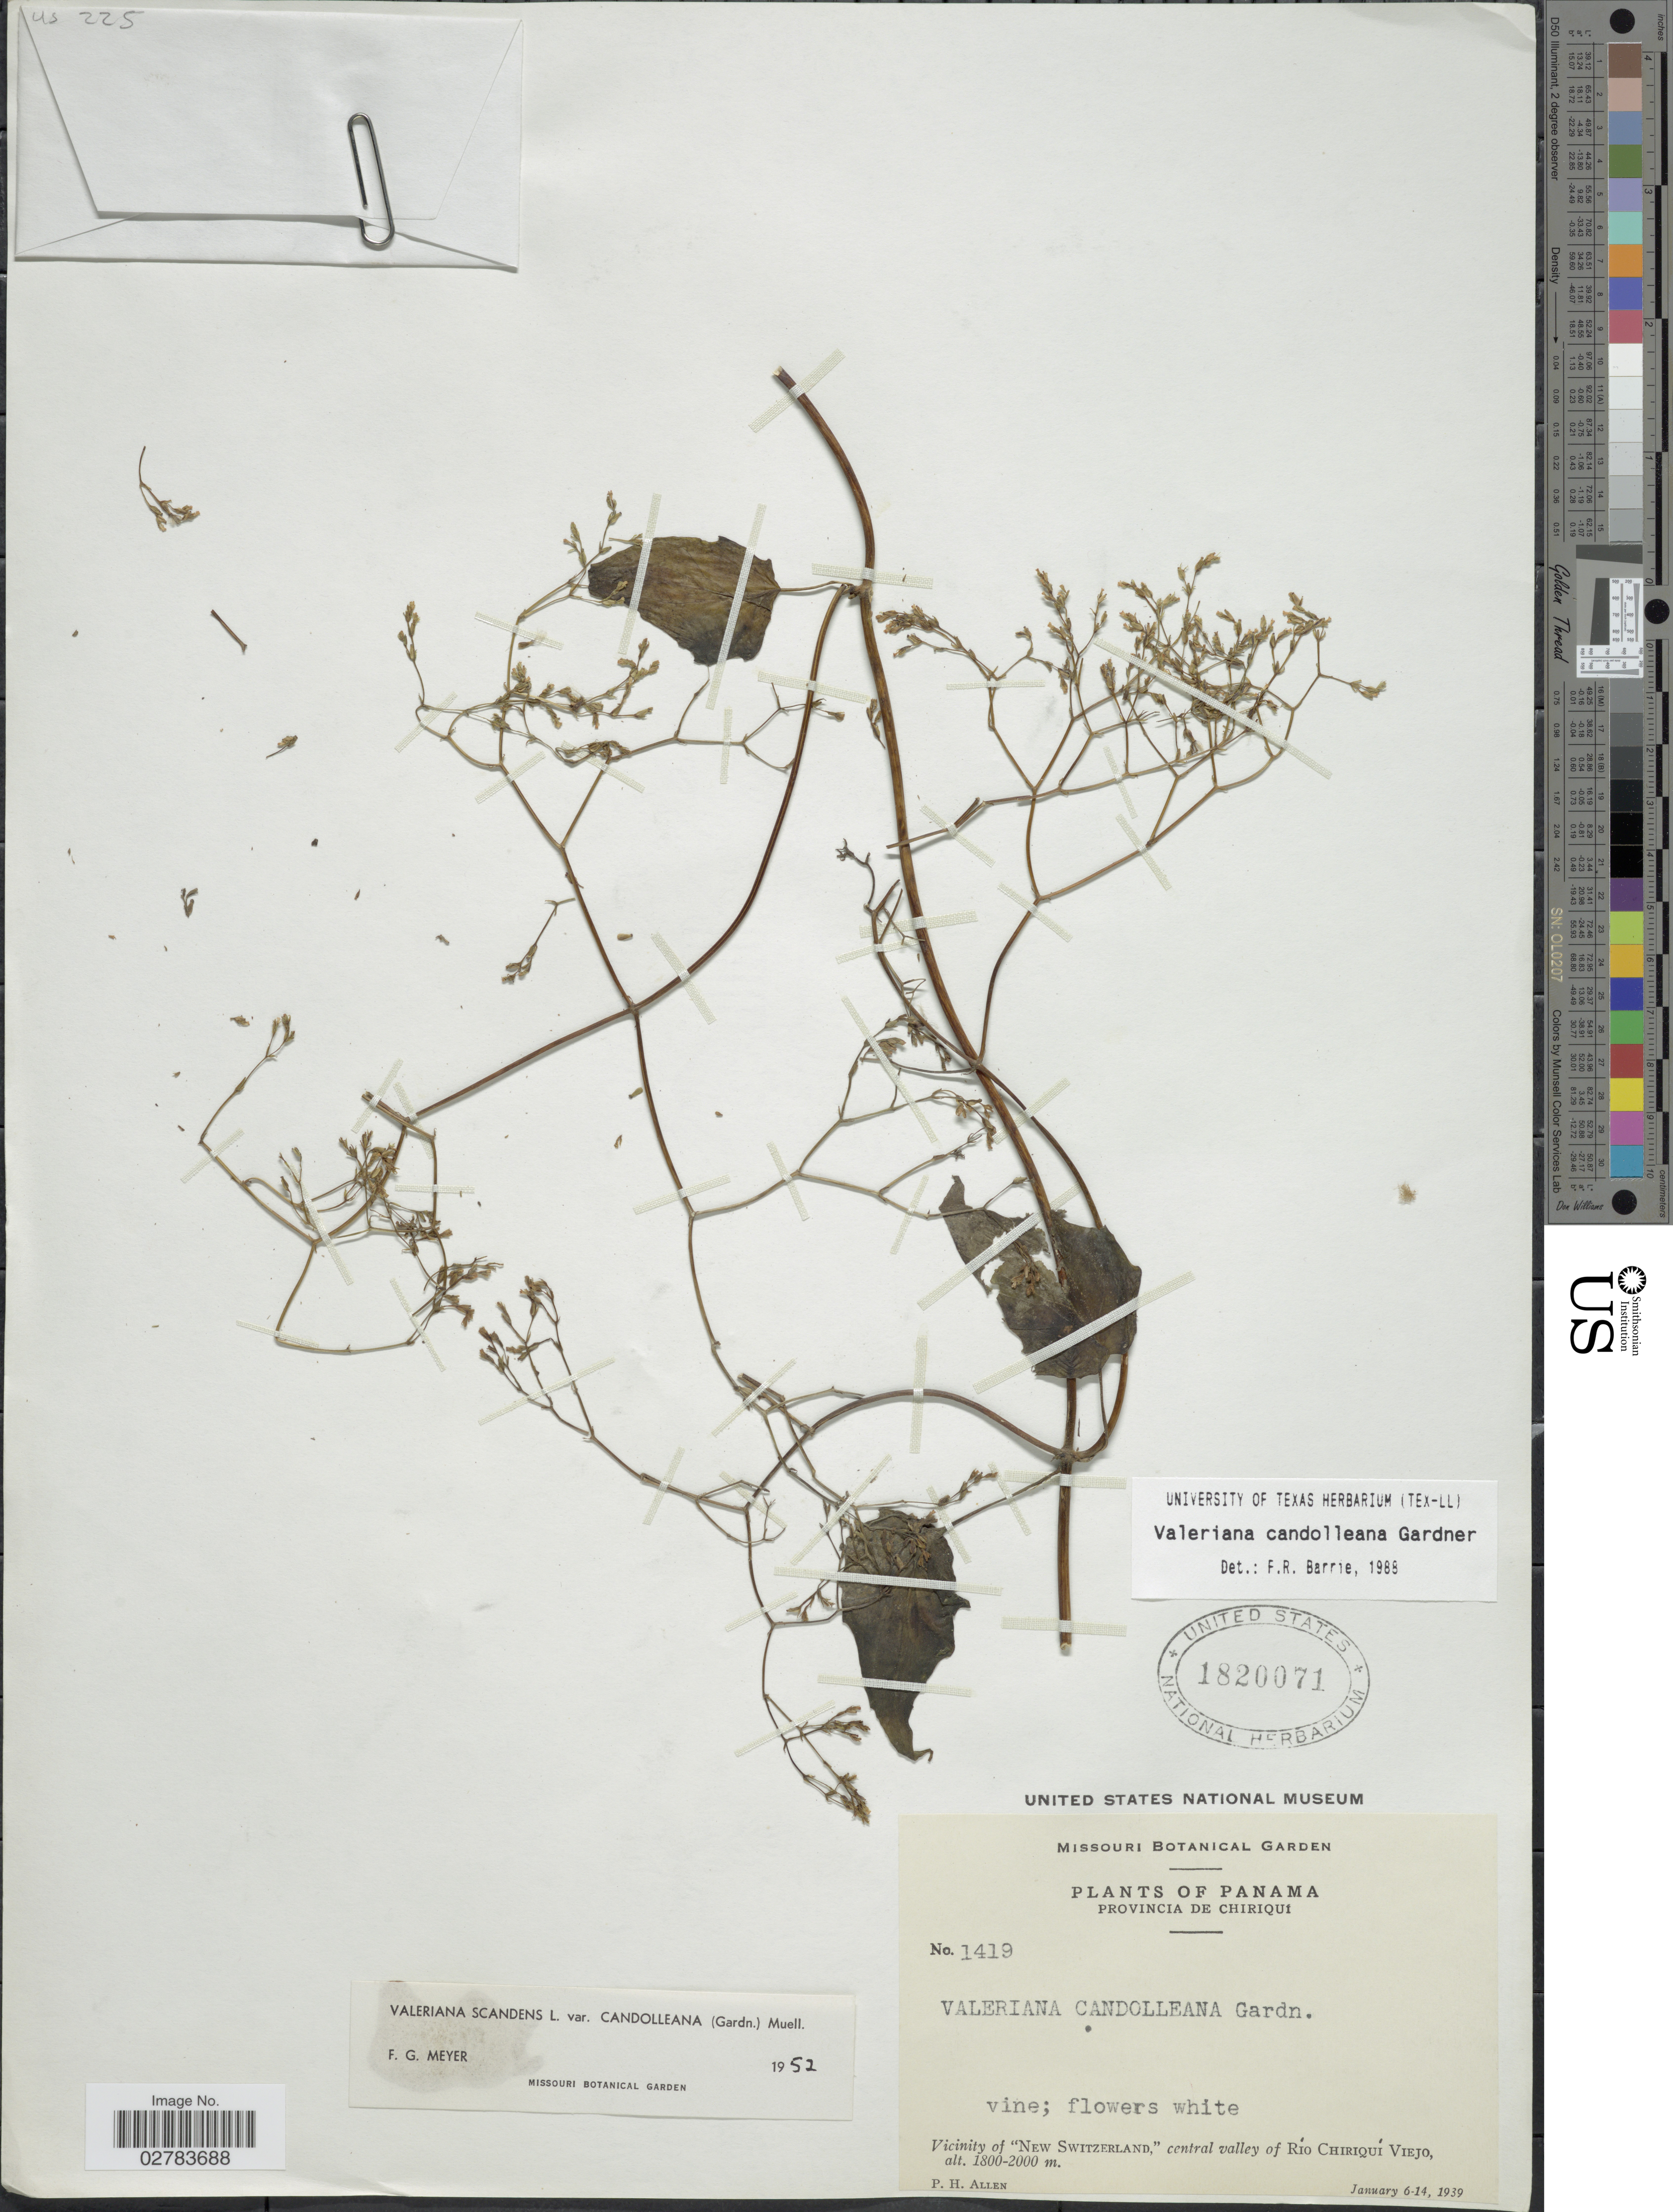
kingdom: Plantae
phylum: Tracheophyta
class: Magnoliopsida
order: Dipsacales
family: Caprifoliaceae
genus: Valeriana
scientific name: Valeriana candolleana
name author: Gardner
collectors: P. H. Allen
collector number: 1419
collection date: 1939-01-06/1939-01-14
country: Panama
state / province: Chiriqui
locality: Vicinity of " New Switzerland," central valley of Río Chiriquí Viejo.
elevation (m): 1800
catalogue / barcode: US 1820071